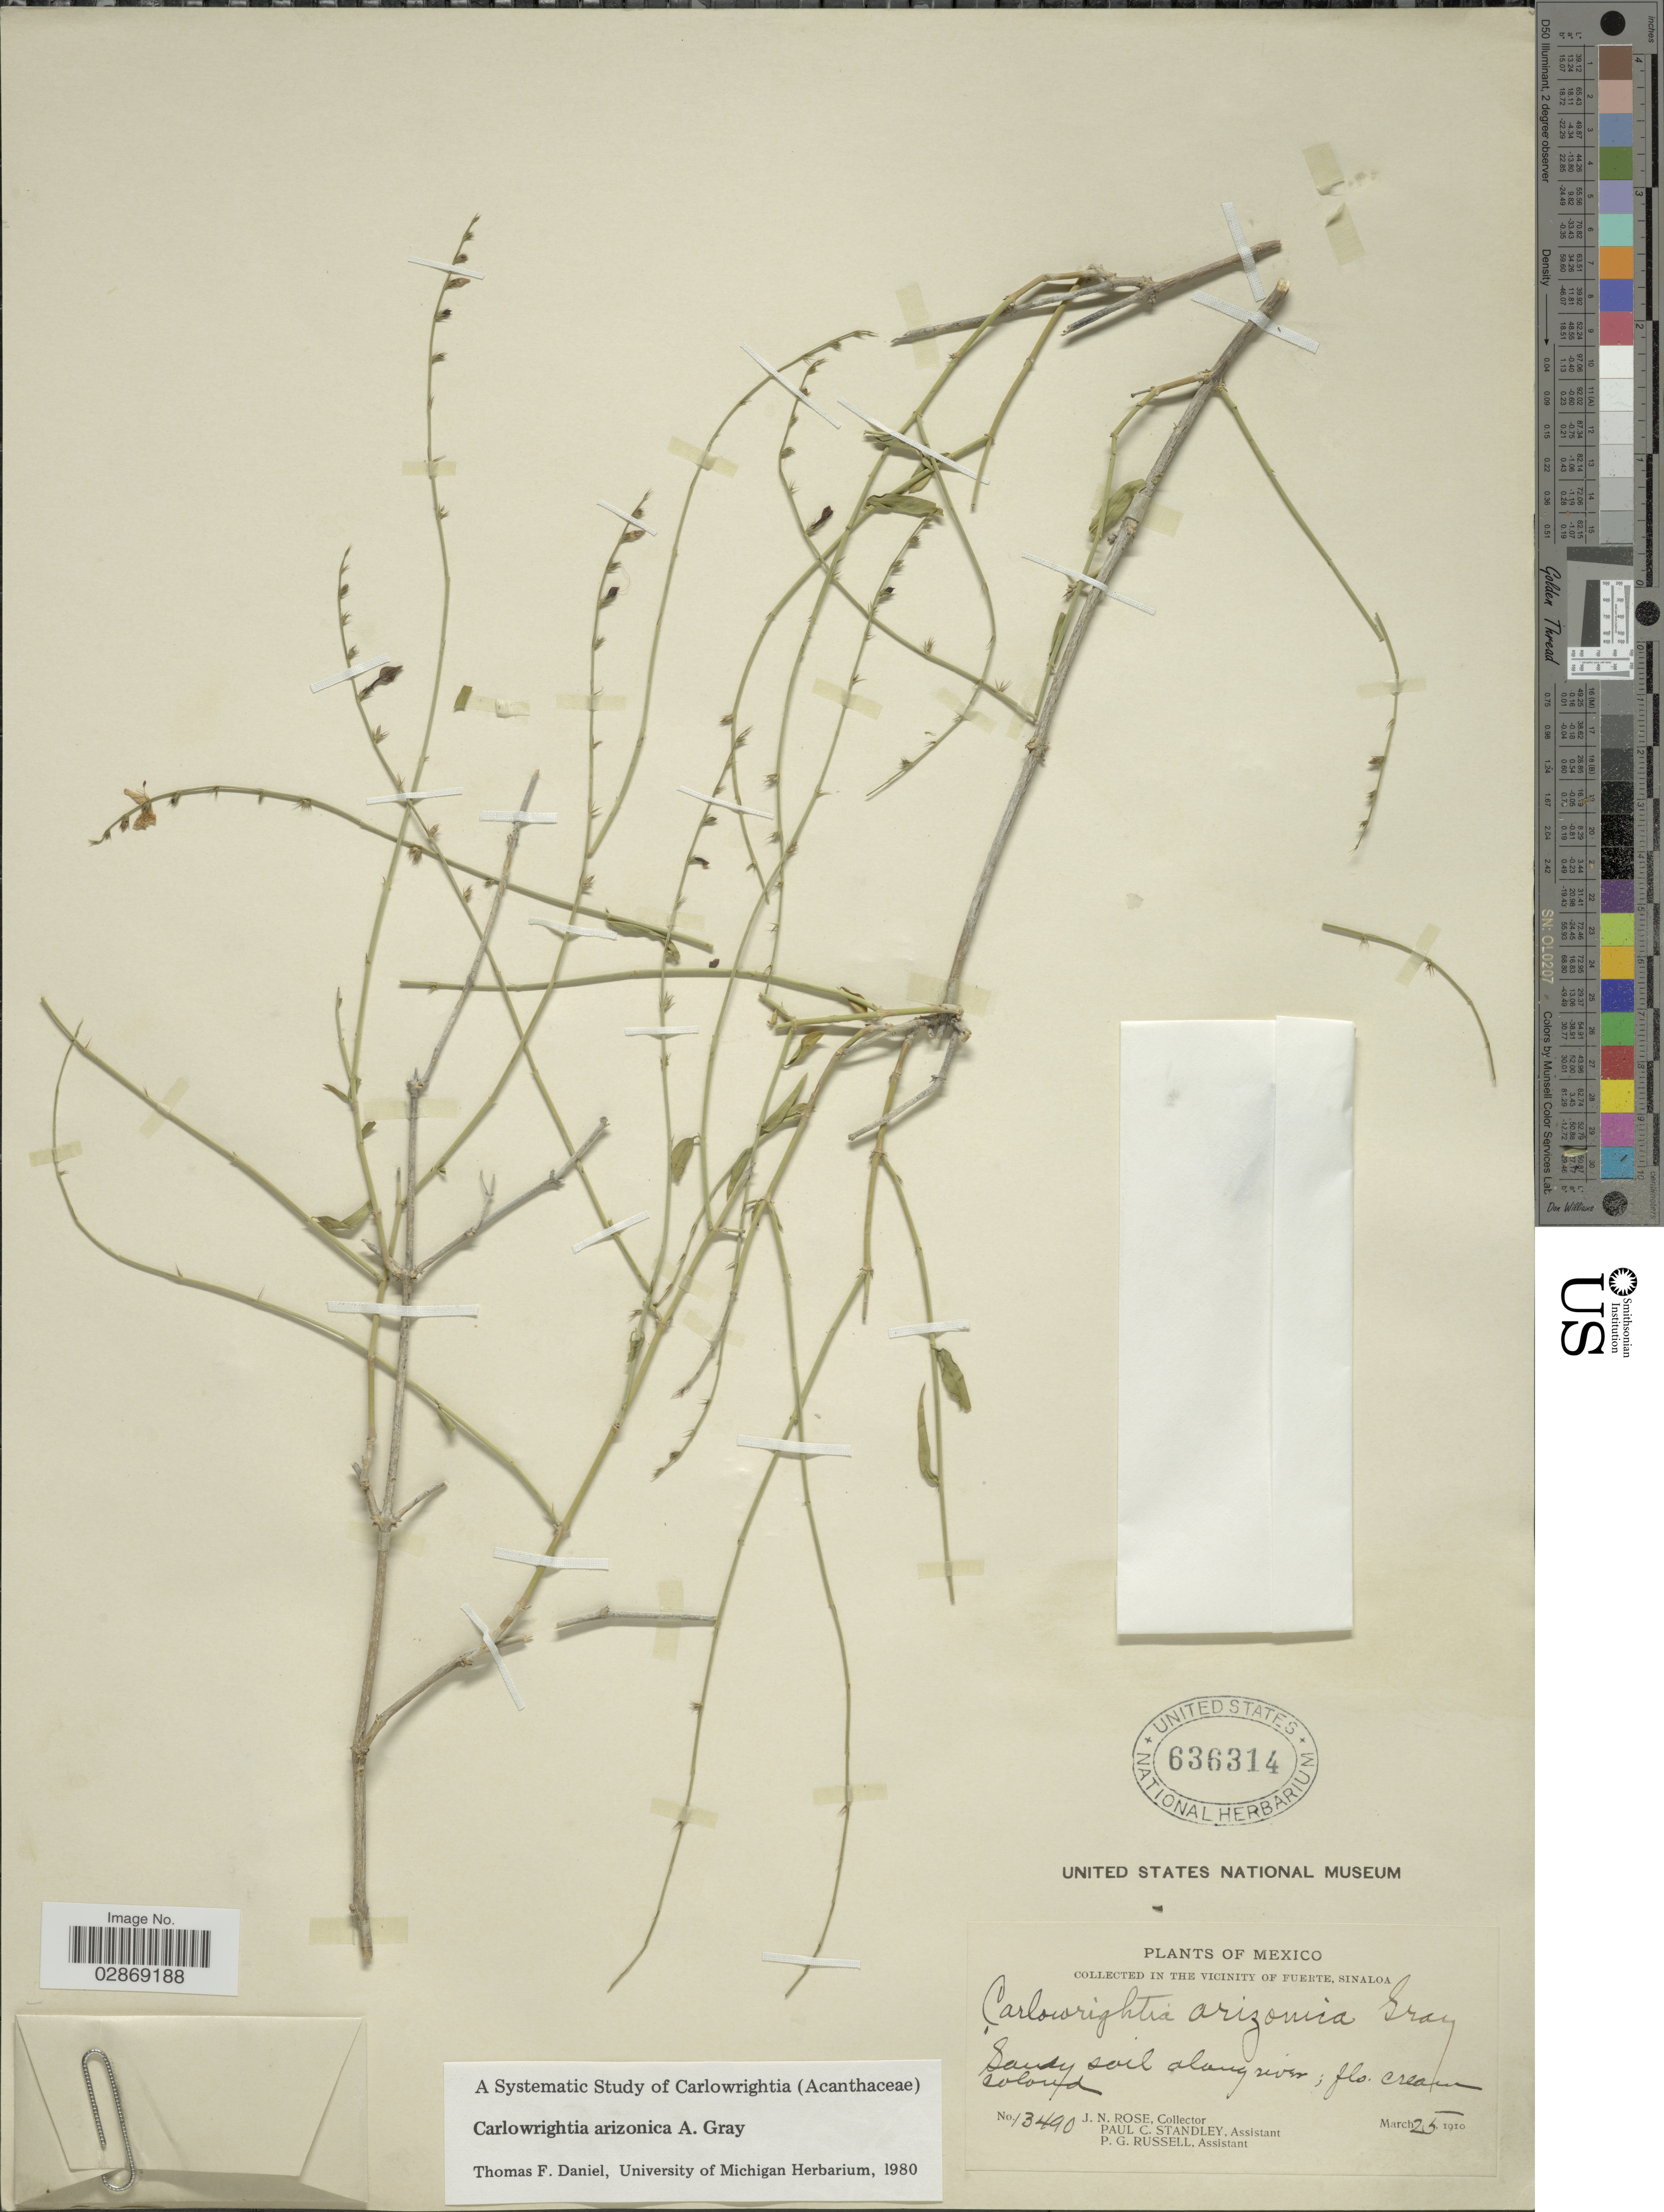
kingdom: Plantae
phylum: Tracheophyta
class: Magnoliopsida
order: Lamiales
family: Acanthaceae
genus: Carlowrightia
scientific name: Carlowrightia arizonica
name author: A. Gray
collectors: J. N. Rose, P. C. Standley & P. G. Russell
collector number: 13490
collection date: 1910-03-25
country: Mexico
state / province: Sinaloa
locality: In The Vicinity of Fuerte, Sinaloa.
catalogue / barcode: US 636314